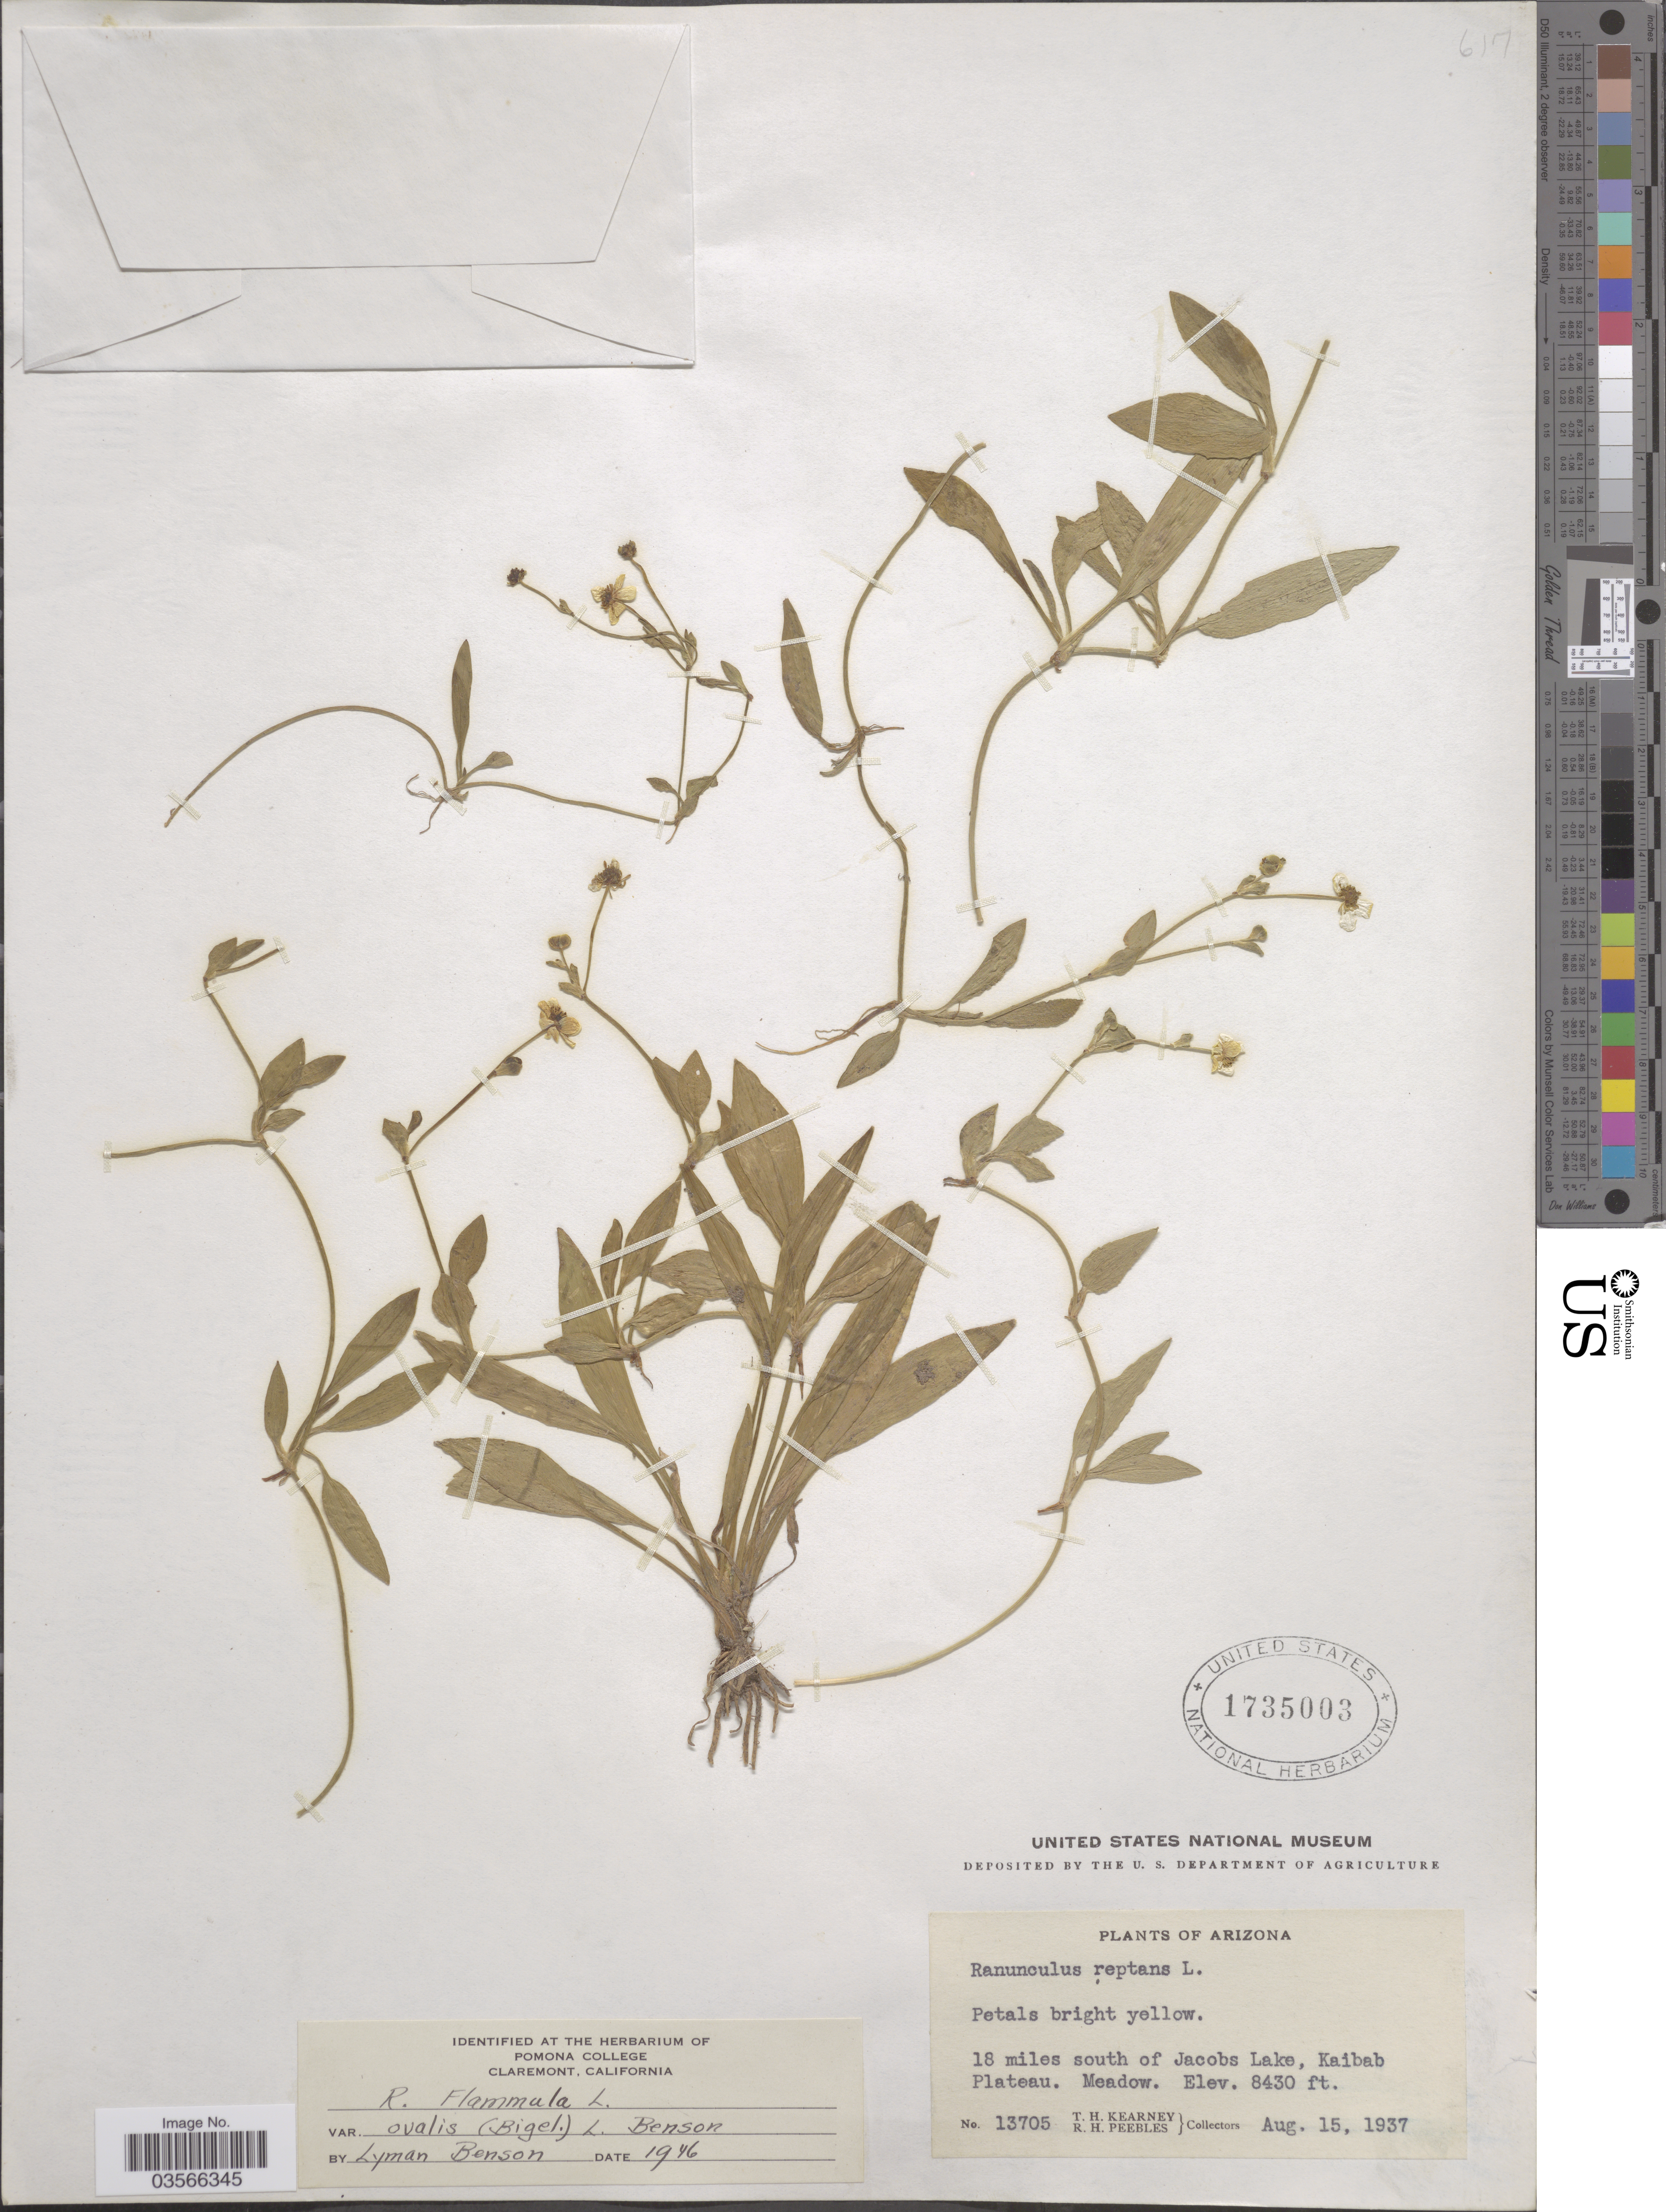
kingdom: Plantae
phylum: Tracheophyta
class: Magnoliopsida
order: Ranunculales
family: Ranunculaceae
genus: Ranunculus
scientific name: Ranunculus flammula var. ovalis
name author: (J.M. Bigelow) L.D. Benson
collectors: T. H. Kearney & R. H. Peebles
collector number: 13705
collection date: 1937-08-15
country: United States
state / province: Arizona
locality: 18 miles south of Jacobs Lake, Kaibab Plateau.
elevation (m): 2569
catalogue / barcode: US 1735003